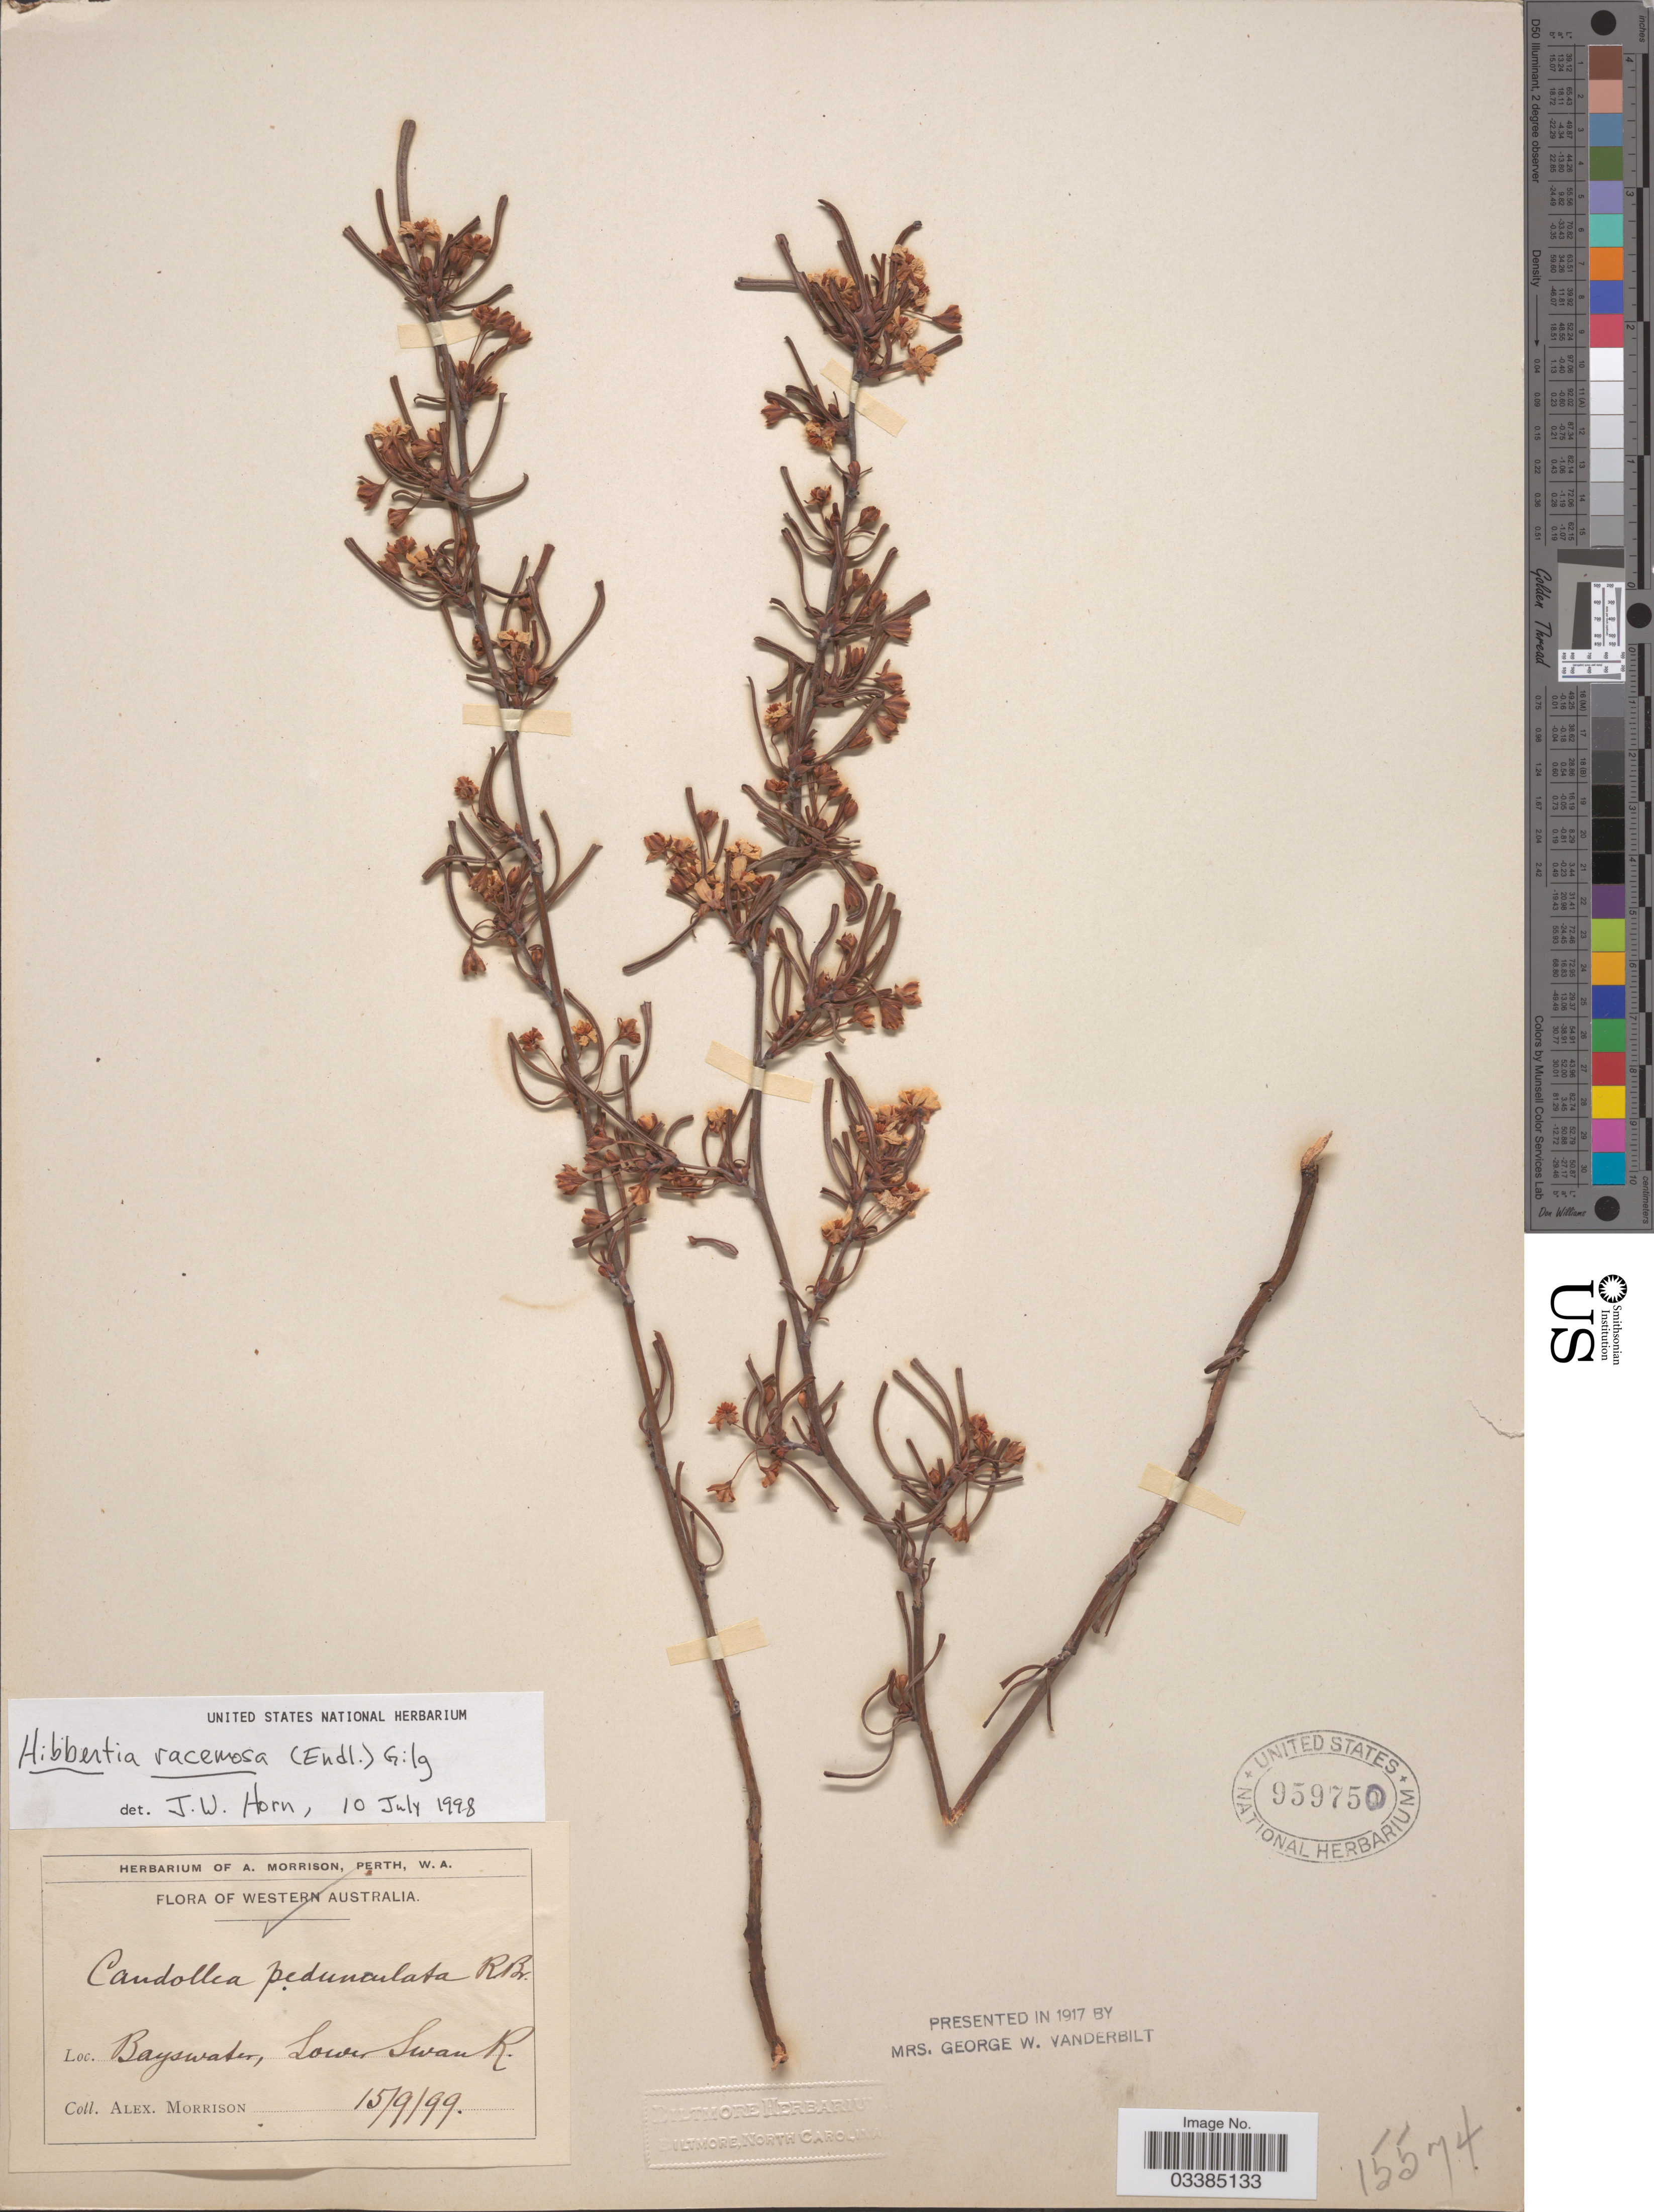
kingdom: Plantae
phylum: Tracheophyta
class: Magnoliopsida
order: Dilleniales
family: Dilleniaceae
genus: Hibbertia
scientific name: Hibbertia racemosa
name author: Gilg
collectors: A. Morrison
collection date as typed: Transcribed d/m/y: 15/9/99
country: Australia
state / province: Western Australia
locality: Bayswater, Lower Swan R.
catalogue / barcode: US 959750